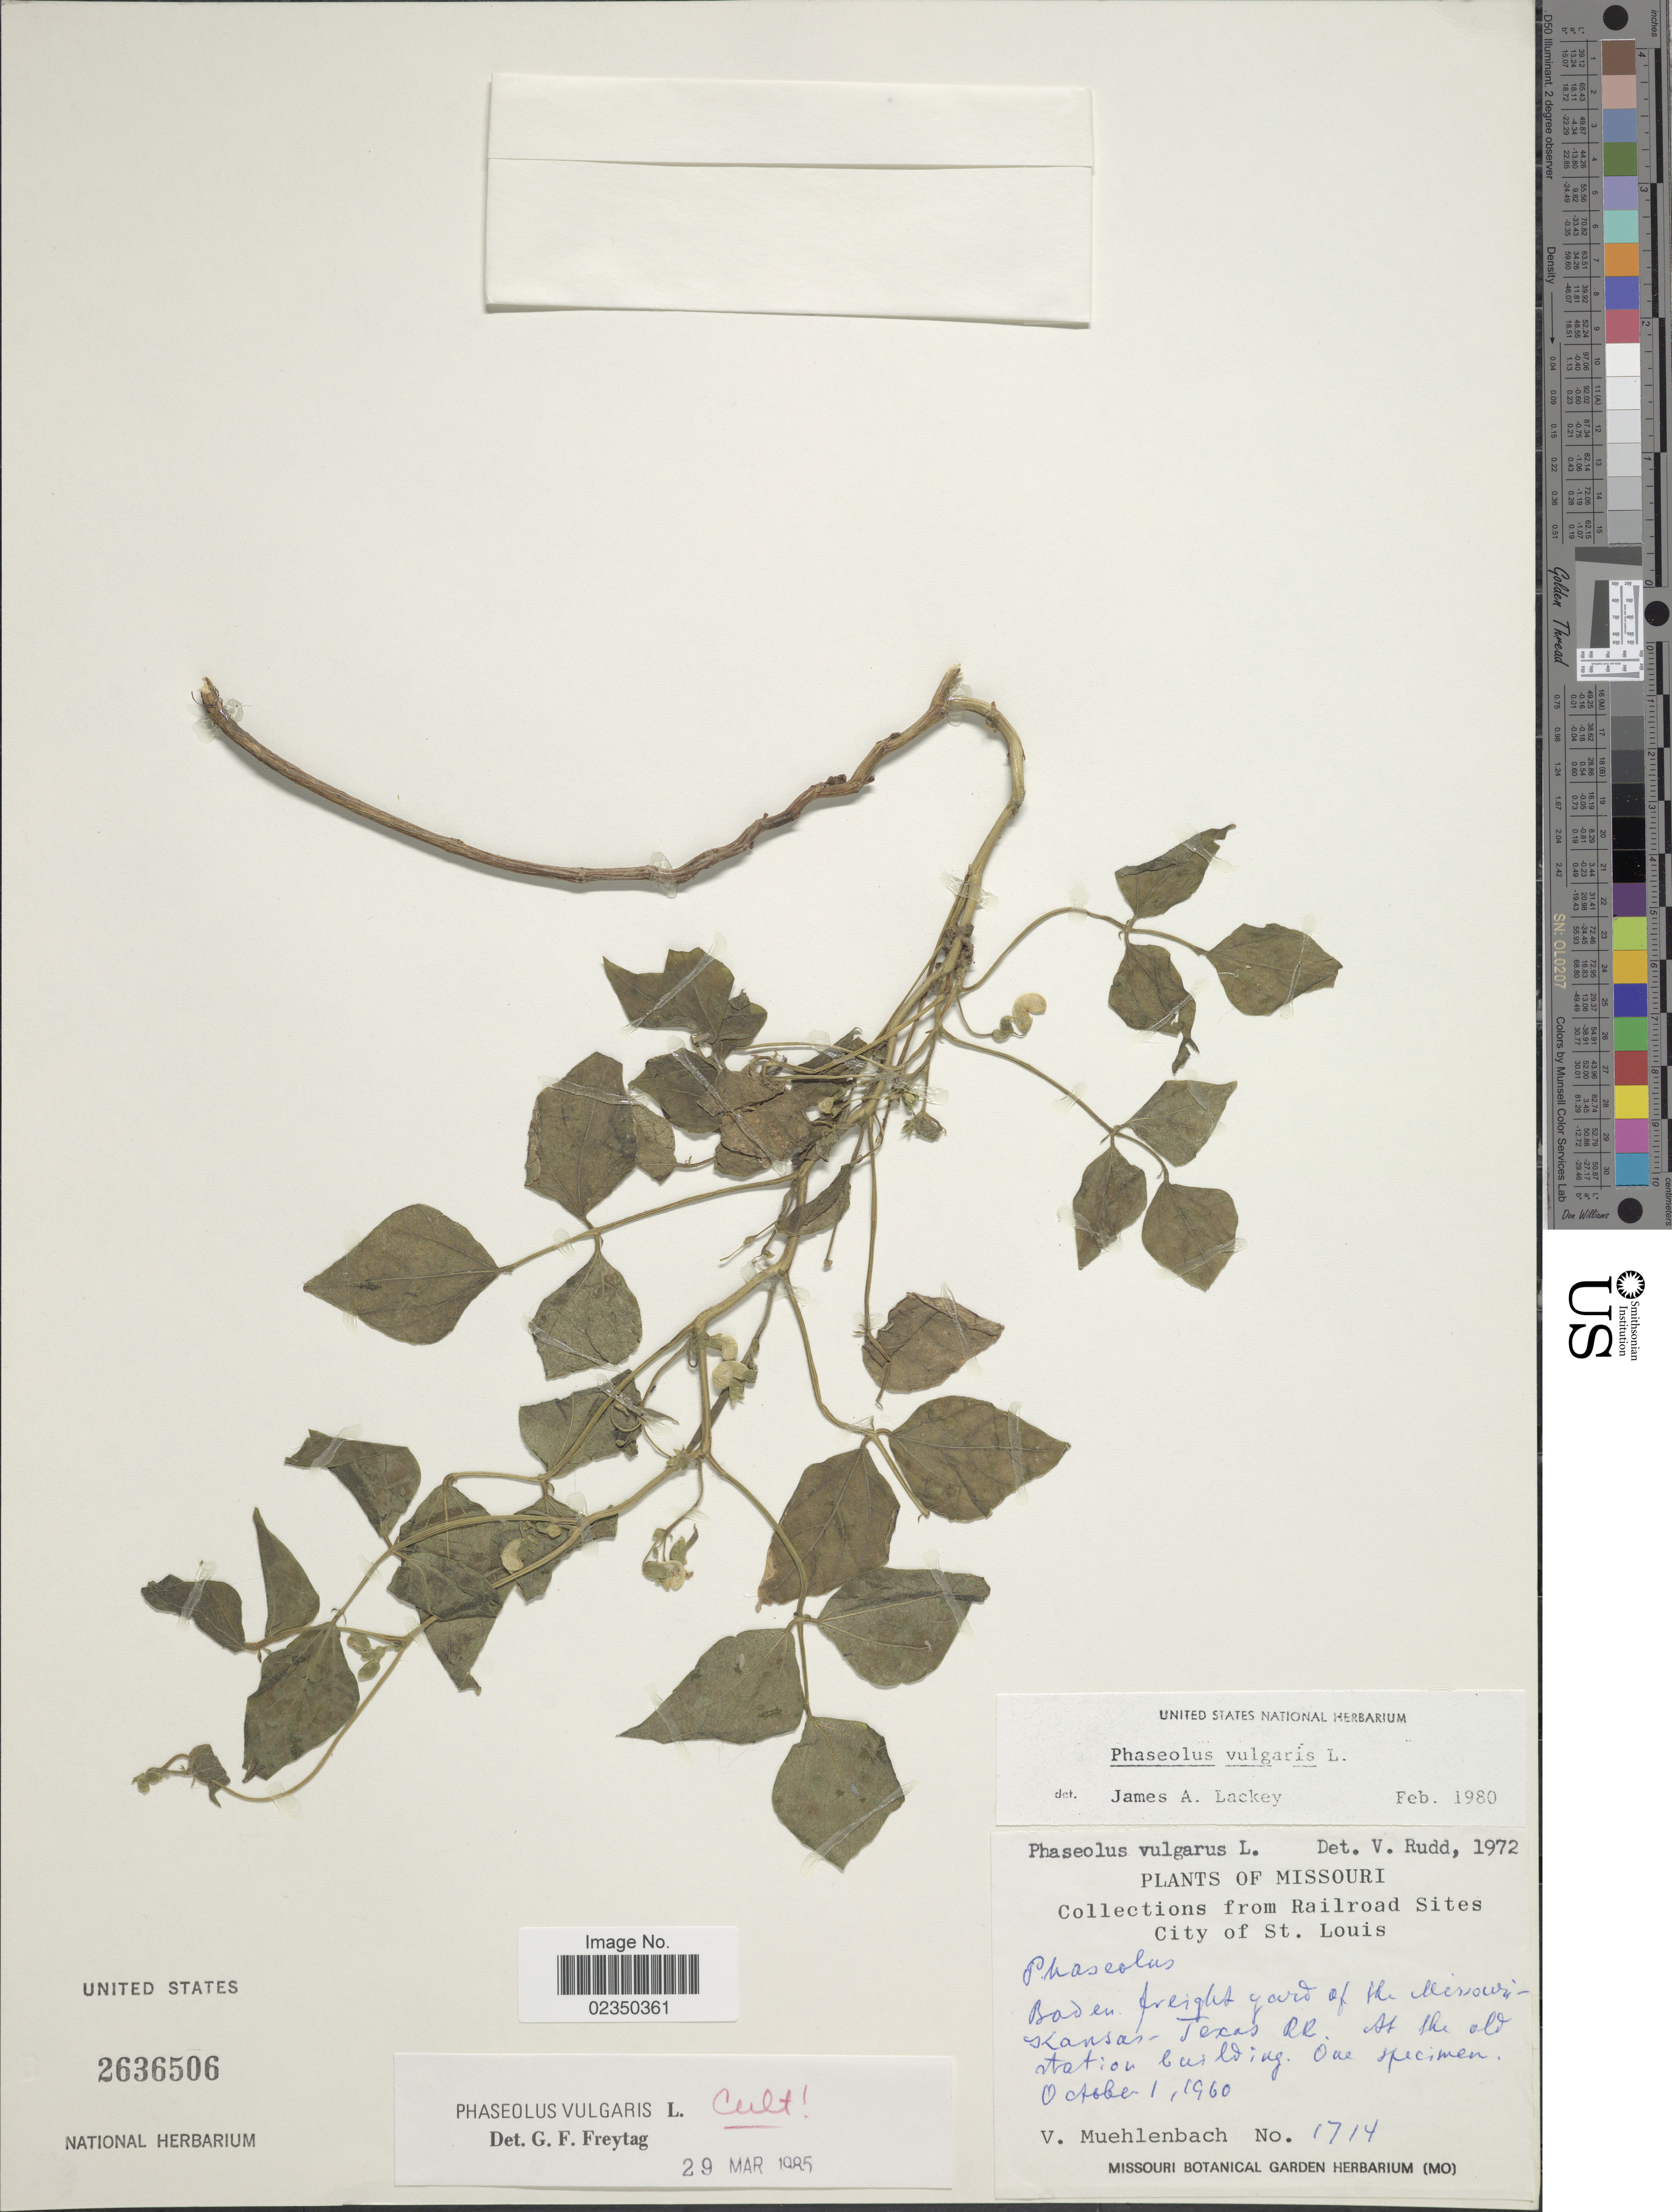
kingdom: Plantae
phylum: Tracheophyta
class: Magnoliopsida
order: Fabales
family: Fabaceae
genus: Phaseolus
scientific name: Phaseolus vulgaris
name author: L.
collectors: V. Muehlenbach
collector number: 1714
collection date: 1960-10-01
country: United States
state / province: Missouri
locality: From Railroad Sites City of St. Louis, Baden freight yard of the Missouri-Kansas-Texas RR., at the old station building.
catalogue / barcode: US 2636506